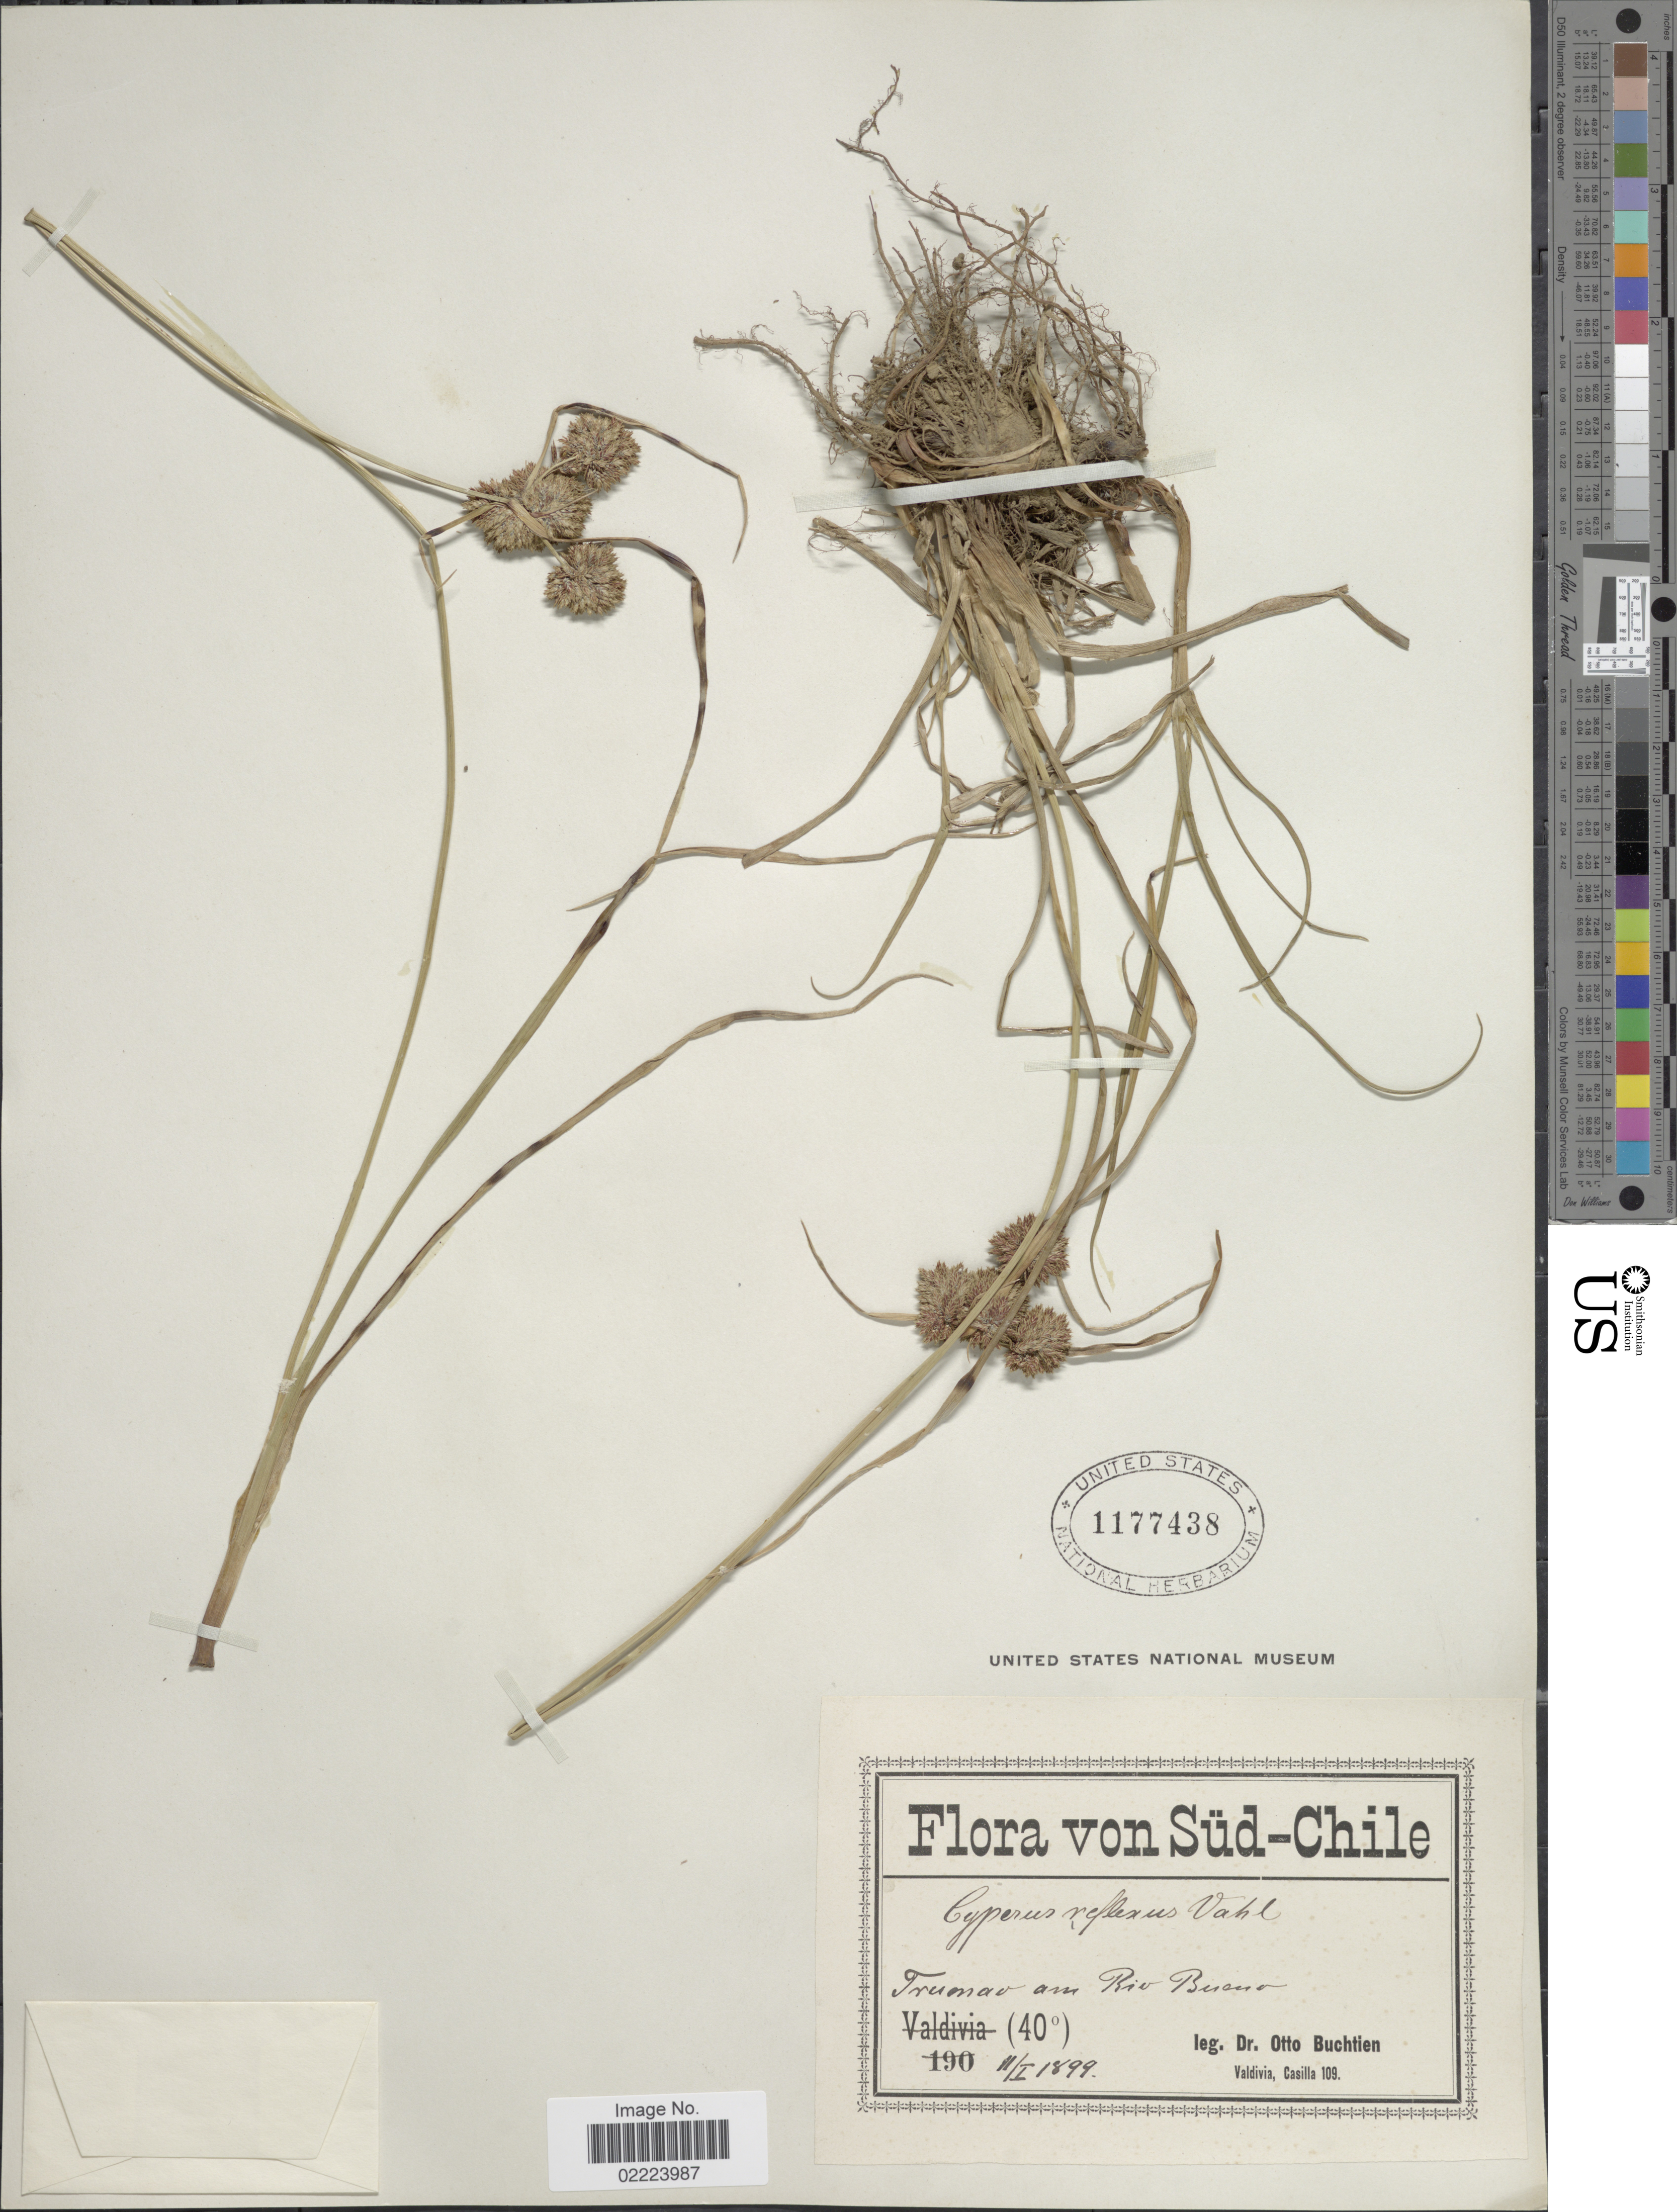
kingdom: Plantae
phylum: Tracheophyta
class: Liliopsida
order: Poales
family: Cyperaceae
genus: Cyperus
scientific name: Cyperus reflexus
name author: Vahl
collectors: O. Buchtien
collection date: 1899-01-11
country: Chile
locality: Sud-Chile, Trunao am Rio Busena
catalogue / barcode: US 1177438